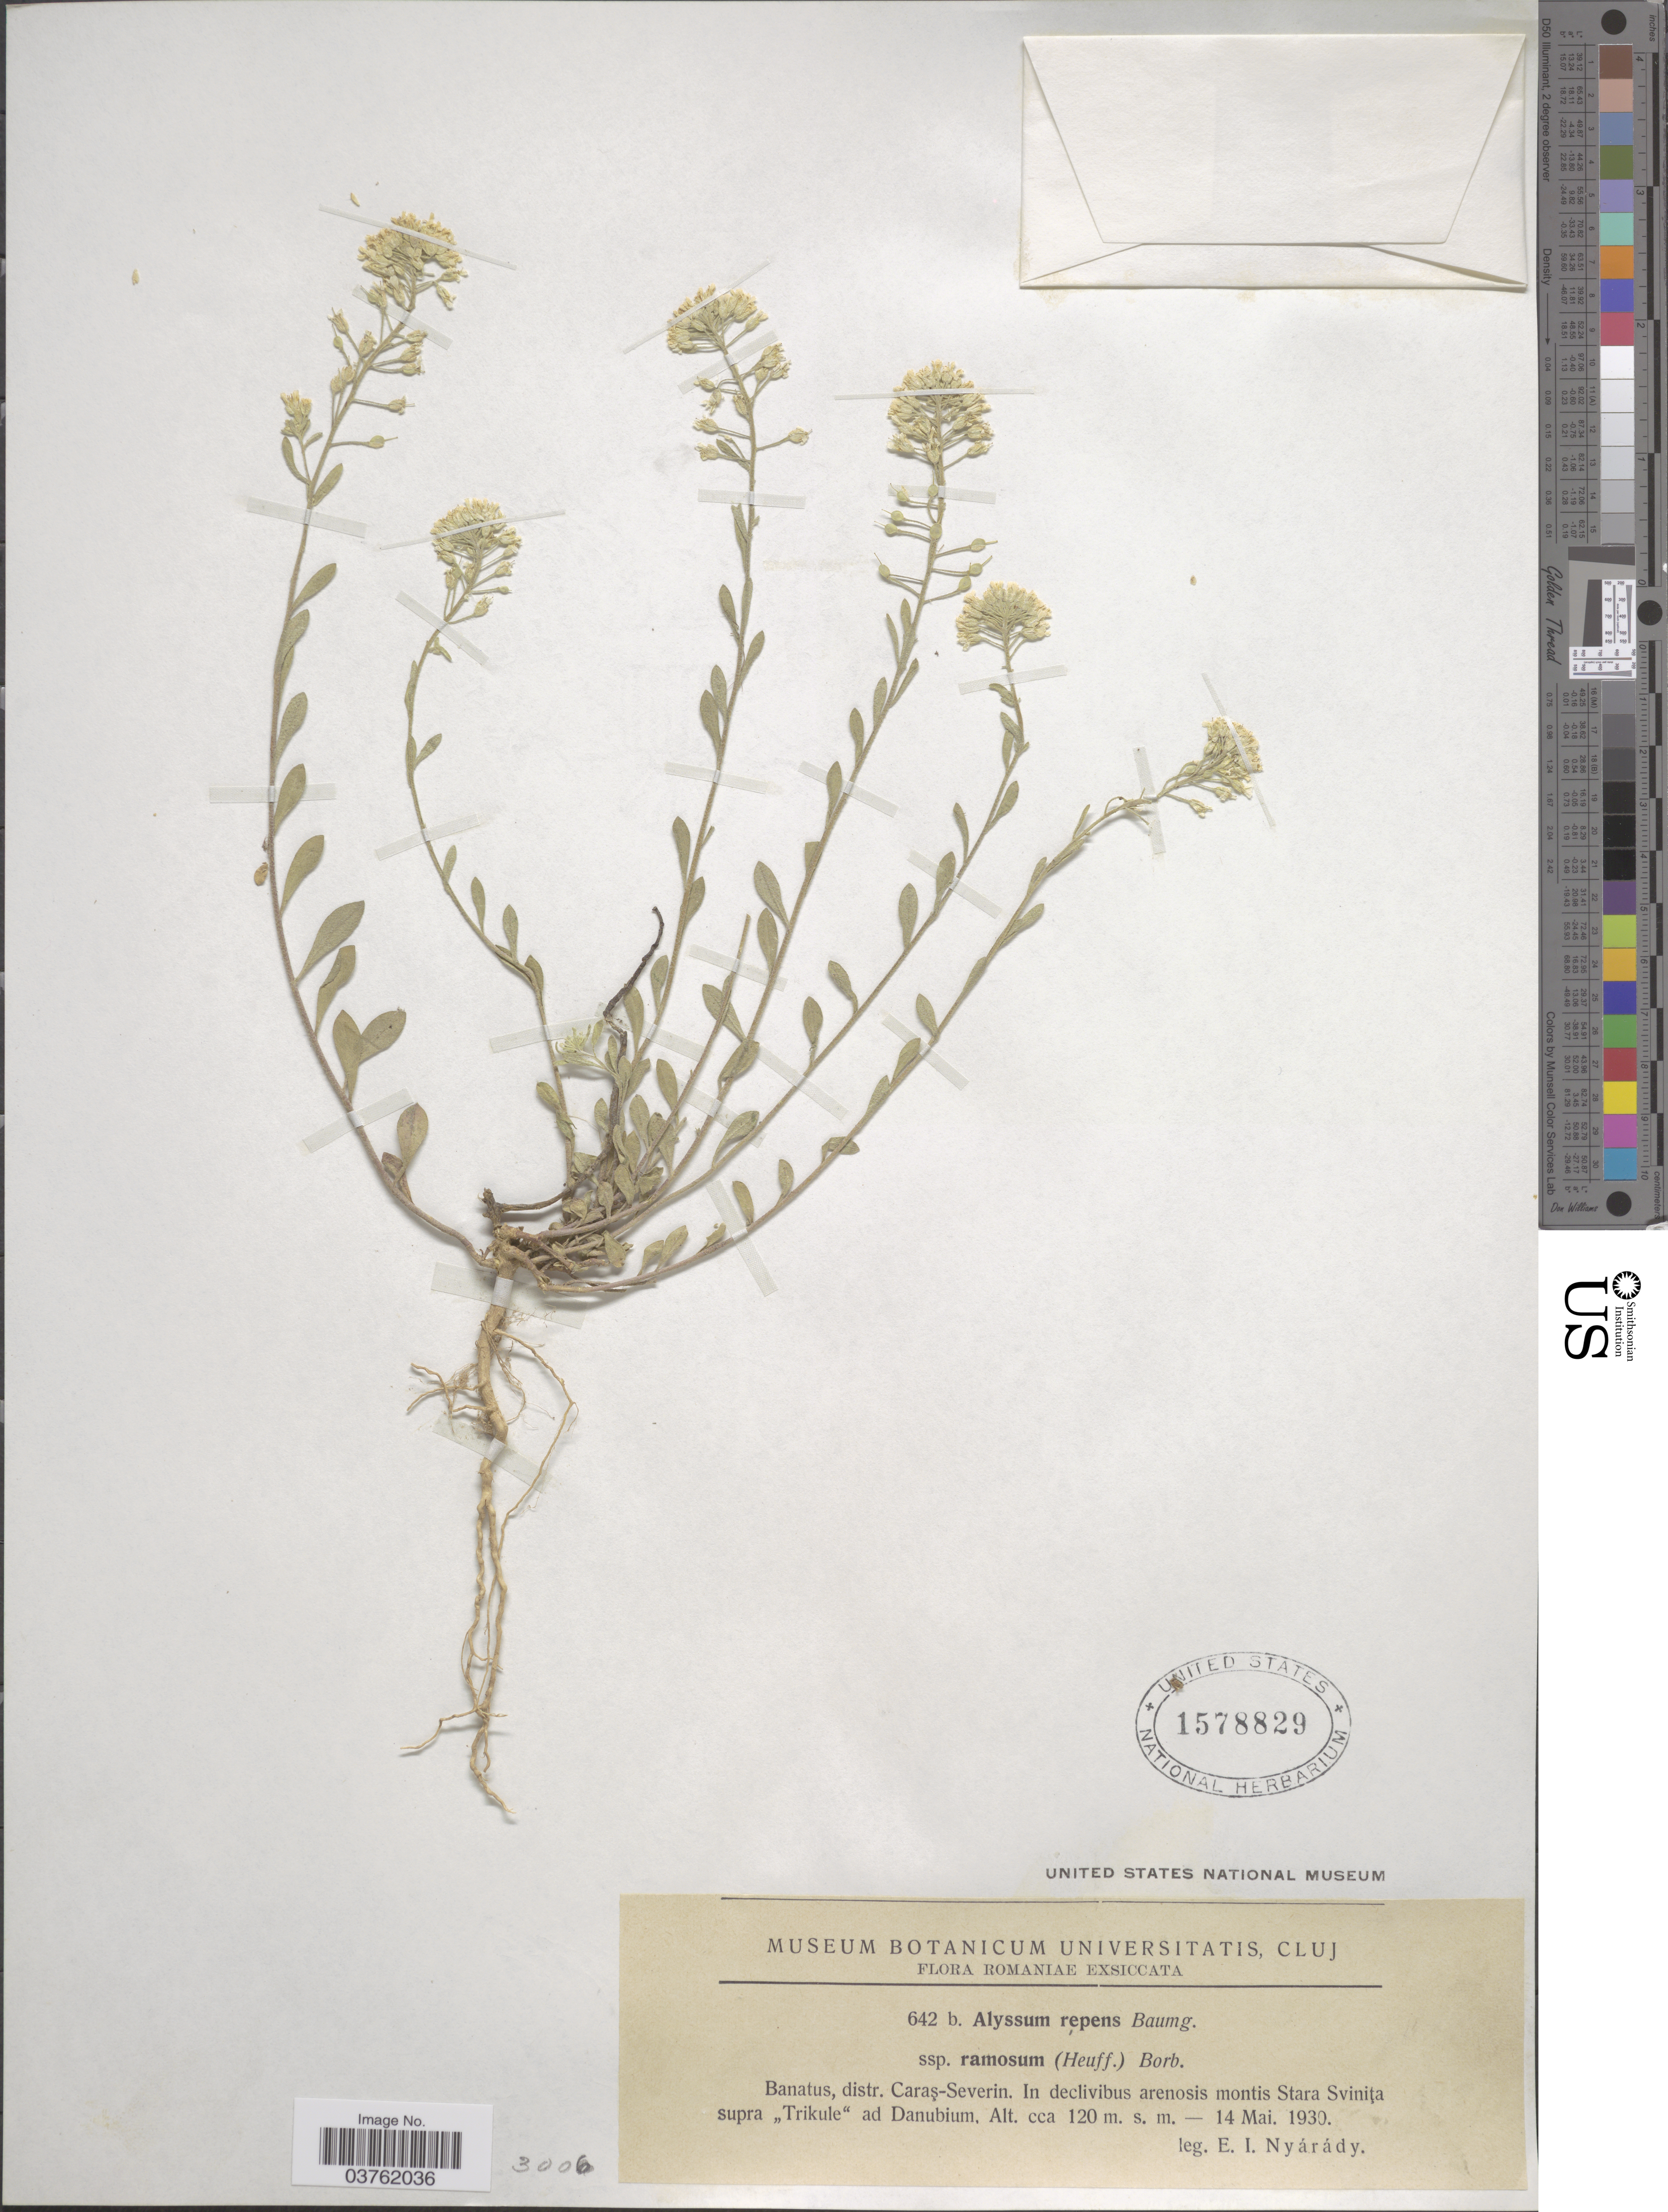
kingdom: Plantae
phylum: Tracheophyta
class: Magnoliopsida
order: Brassicales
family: Brassicaceae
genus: Alyssum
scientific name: Alyssum repens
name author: Baumg.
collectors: E. Nyárády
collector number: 642b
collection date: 1930-05-14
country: Romania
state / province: Caras-Severin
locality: Banatus, distr. Caraş-Severin. In declivibus arenosis montis Stara Sviniţa supra "Trikule" ad Danubium.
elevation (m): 120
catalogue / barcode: US 1578829